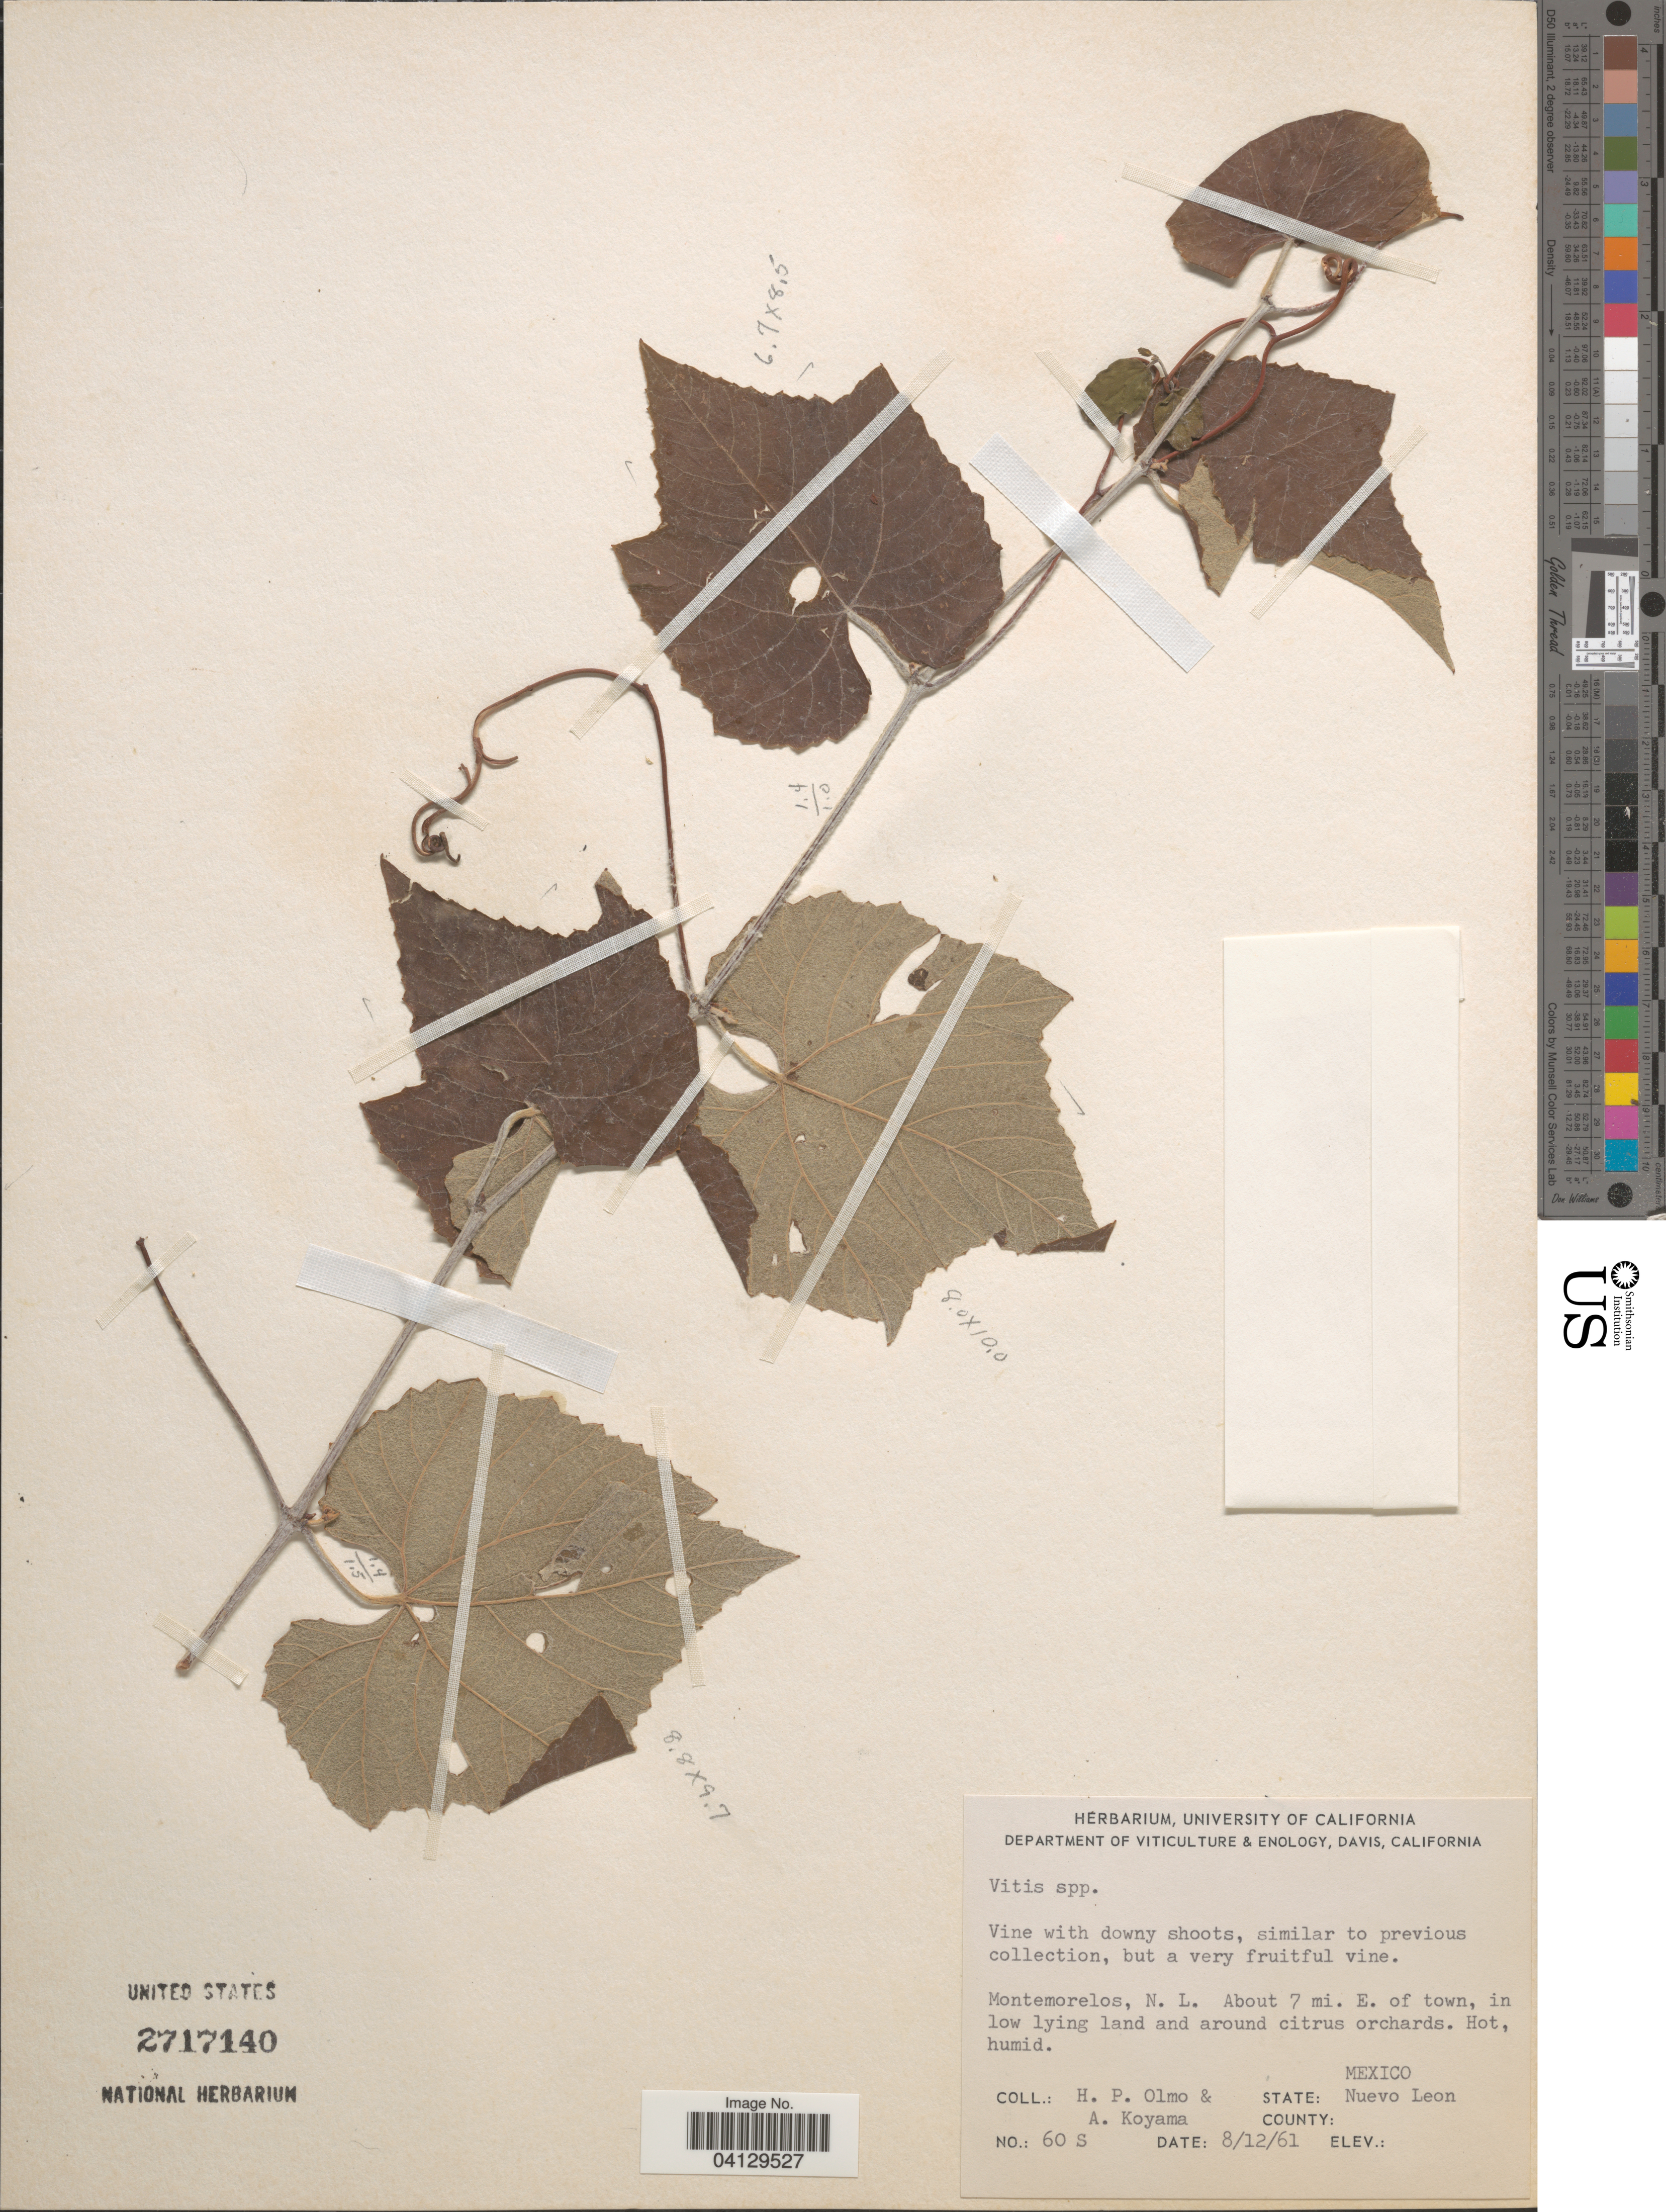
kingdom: Plantae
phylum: Tracheophyta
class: Magnoliopsida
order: Vitales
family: Vitaceae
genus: Vitis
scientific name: Vitis sp.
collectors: H. Olmo & A. Koyama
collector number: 60S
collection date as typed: Transcribed d/m/y: 12/8/61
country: Mexico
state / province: Nuevo León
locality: Montemorelos, About 7 mi. E. of town.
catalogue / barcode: US 2717140